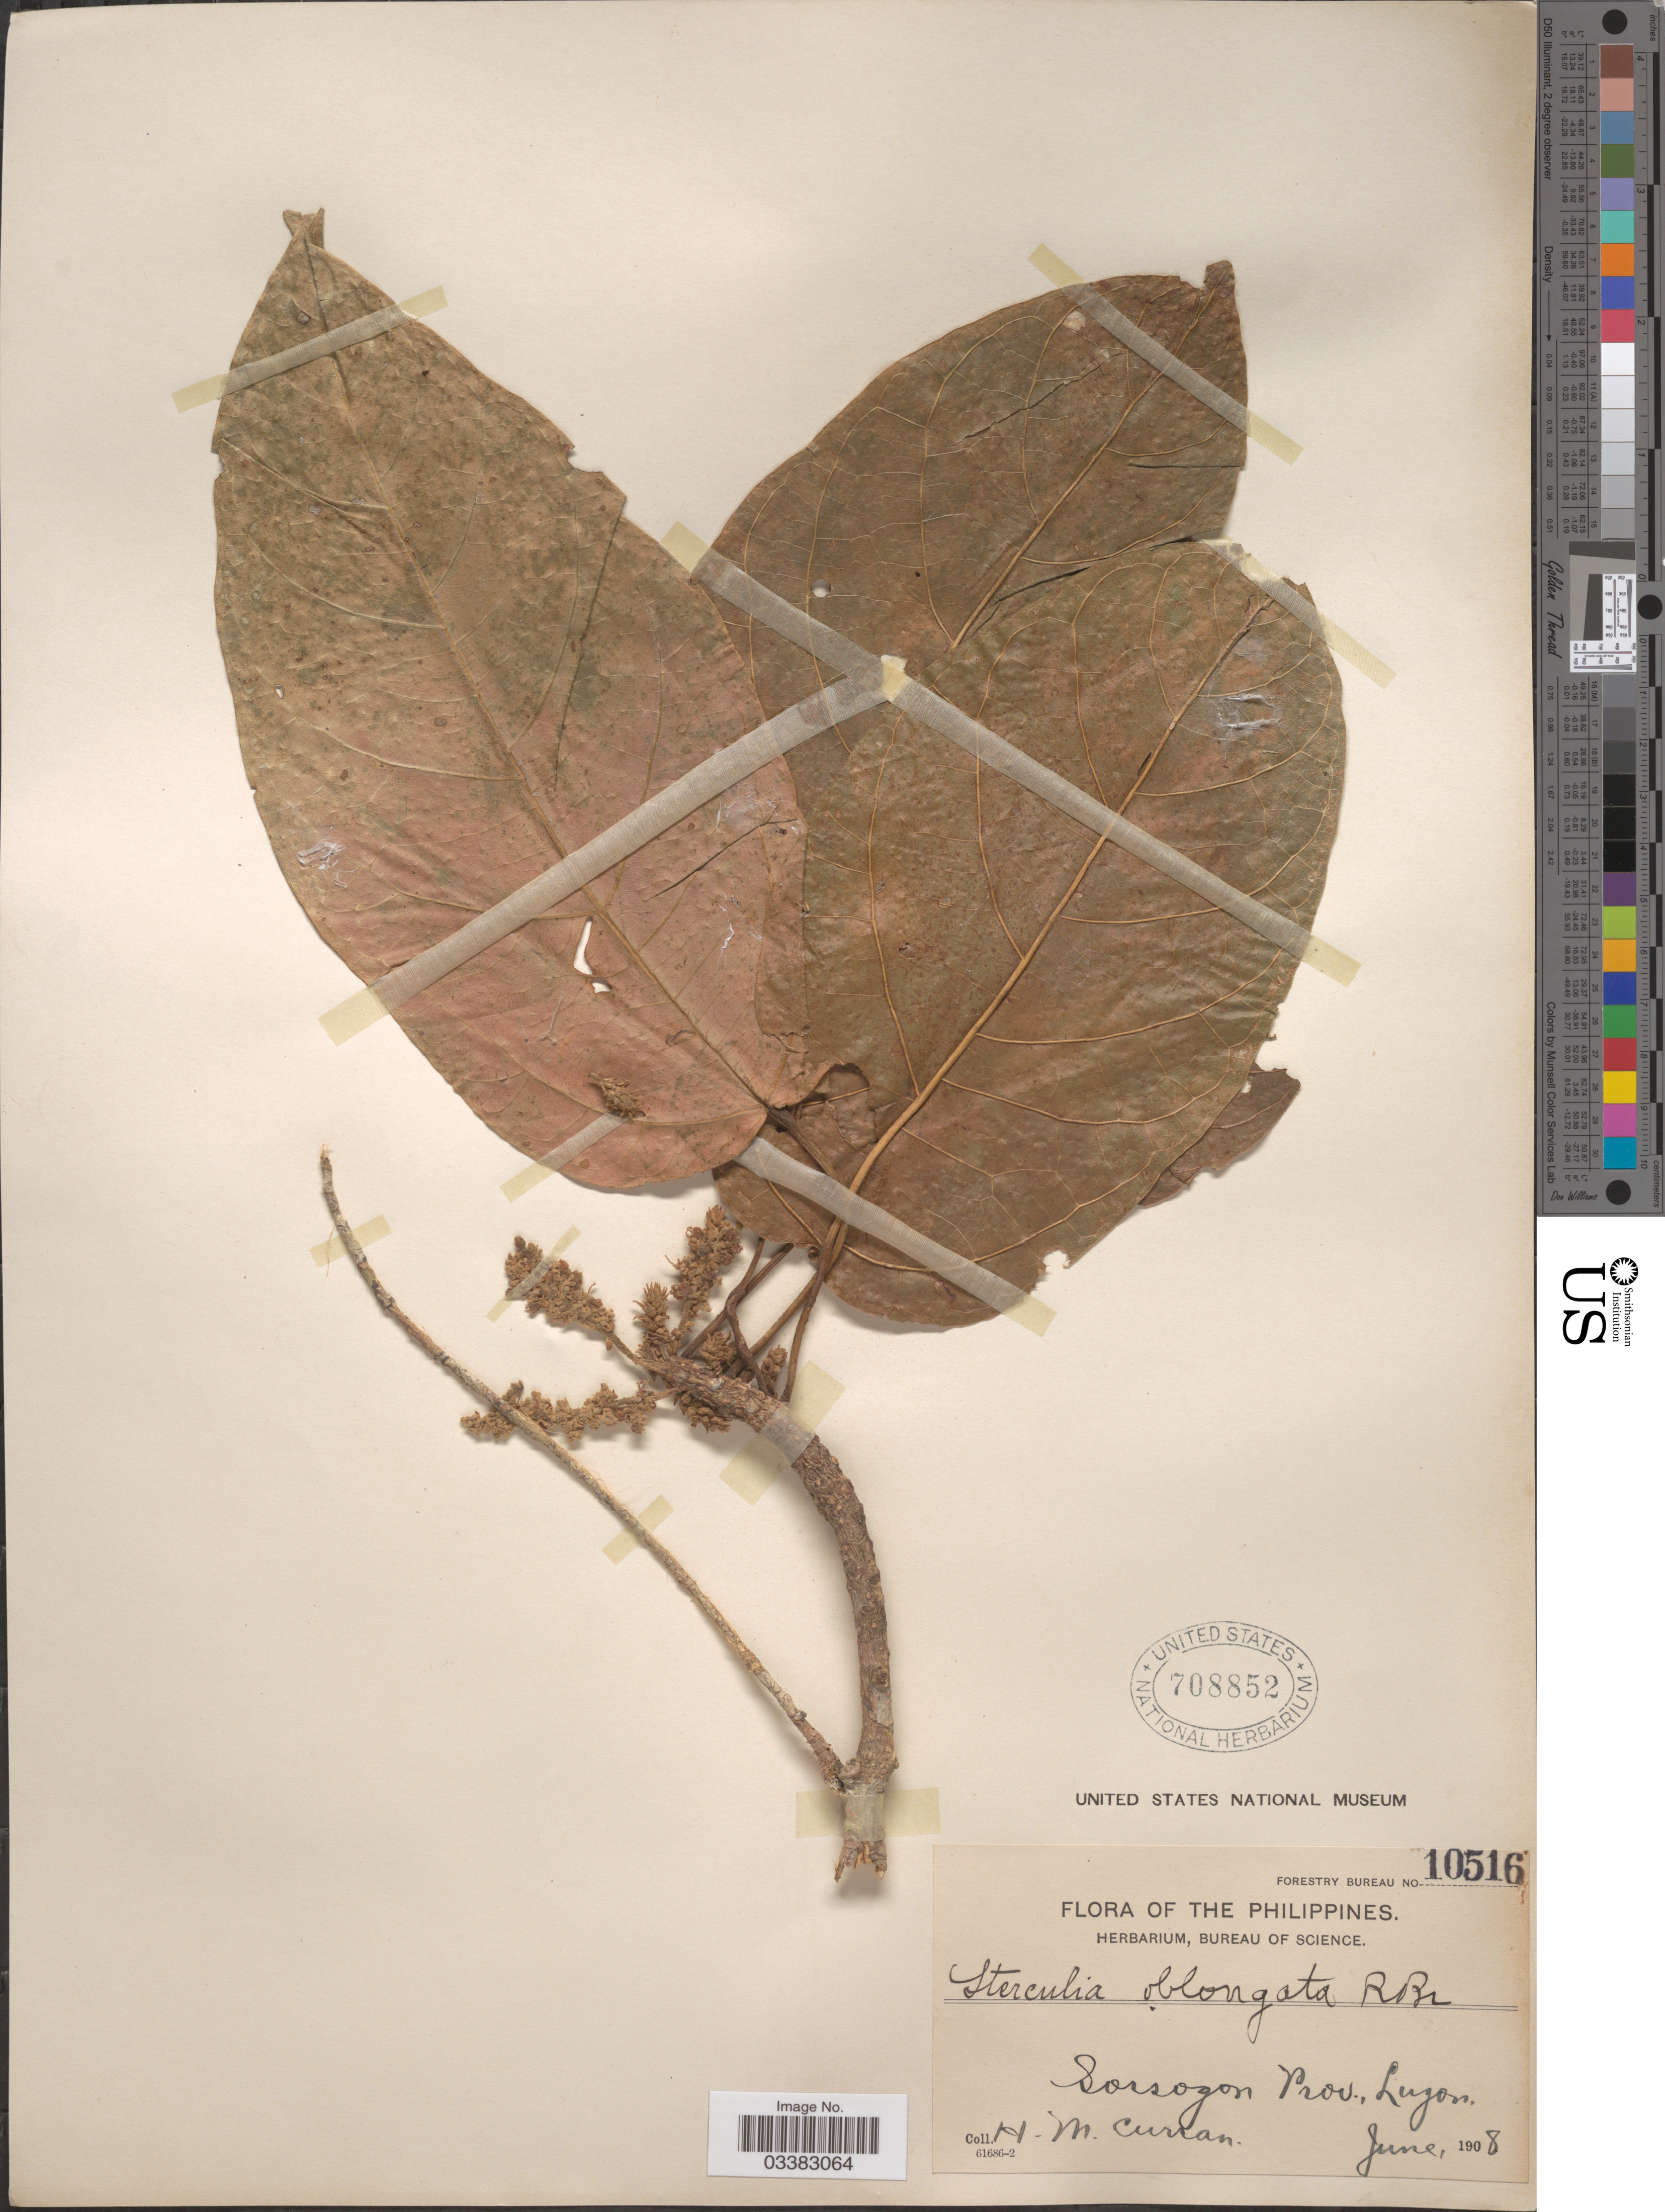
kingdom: Plantae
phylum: Tracheophyta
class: Magnoliopsida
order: Malvales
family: Malvaceae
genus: Sterculia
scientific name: Sterculia oblongata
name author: R. Br.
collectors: H. M. Curran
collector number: Forestry Bureau 10516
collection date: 1908-06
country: Philippines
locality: Sorsogon, Prov. Luzon.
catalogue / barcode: US 708852